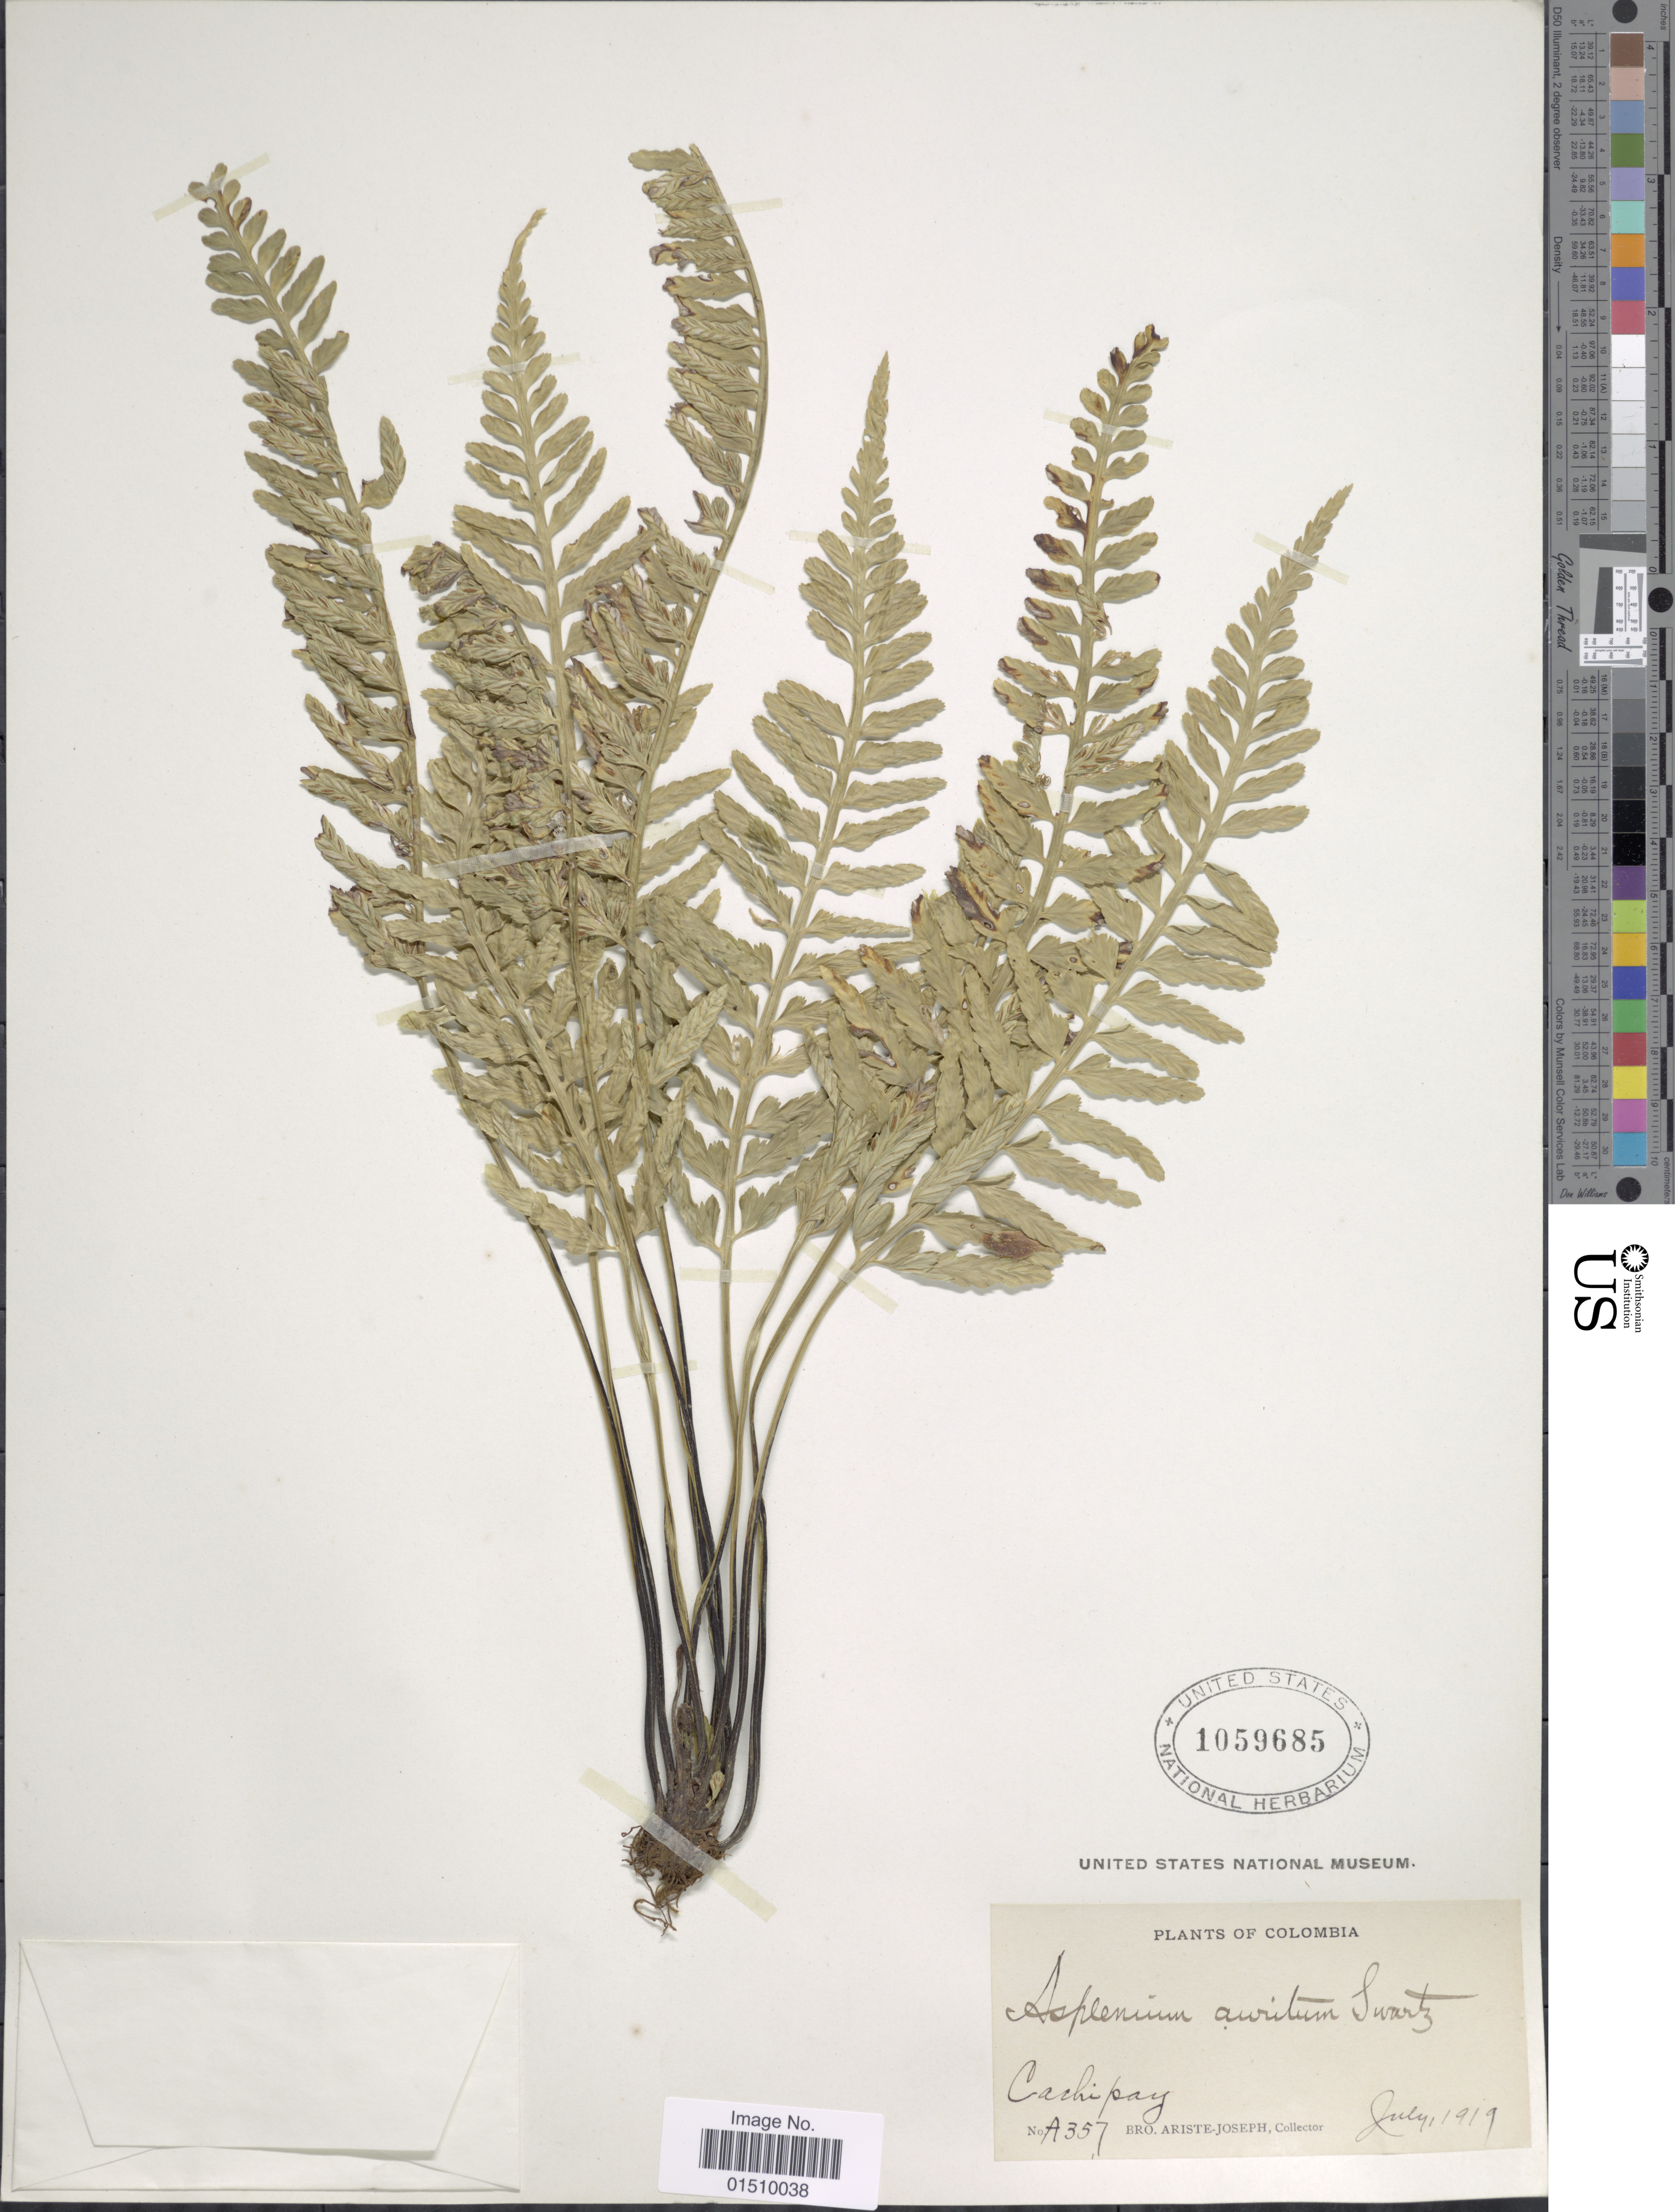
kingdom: Plantae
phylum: Tracheophyta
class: Polypodiopsida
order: Polypodiales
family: Aspleniaceae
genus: Asplenium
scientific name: Asplenium auritum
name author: Sw.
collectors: Bro. Ariste-Joseph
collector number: A357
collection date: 1919-07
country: Colombia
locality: Cachipay.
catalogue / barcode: US 1059685